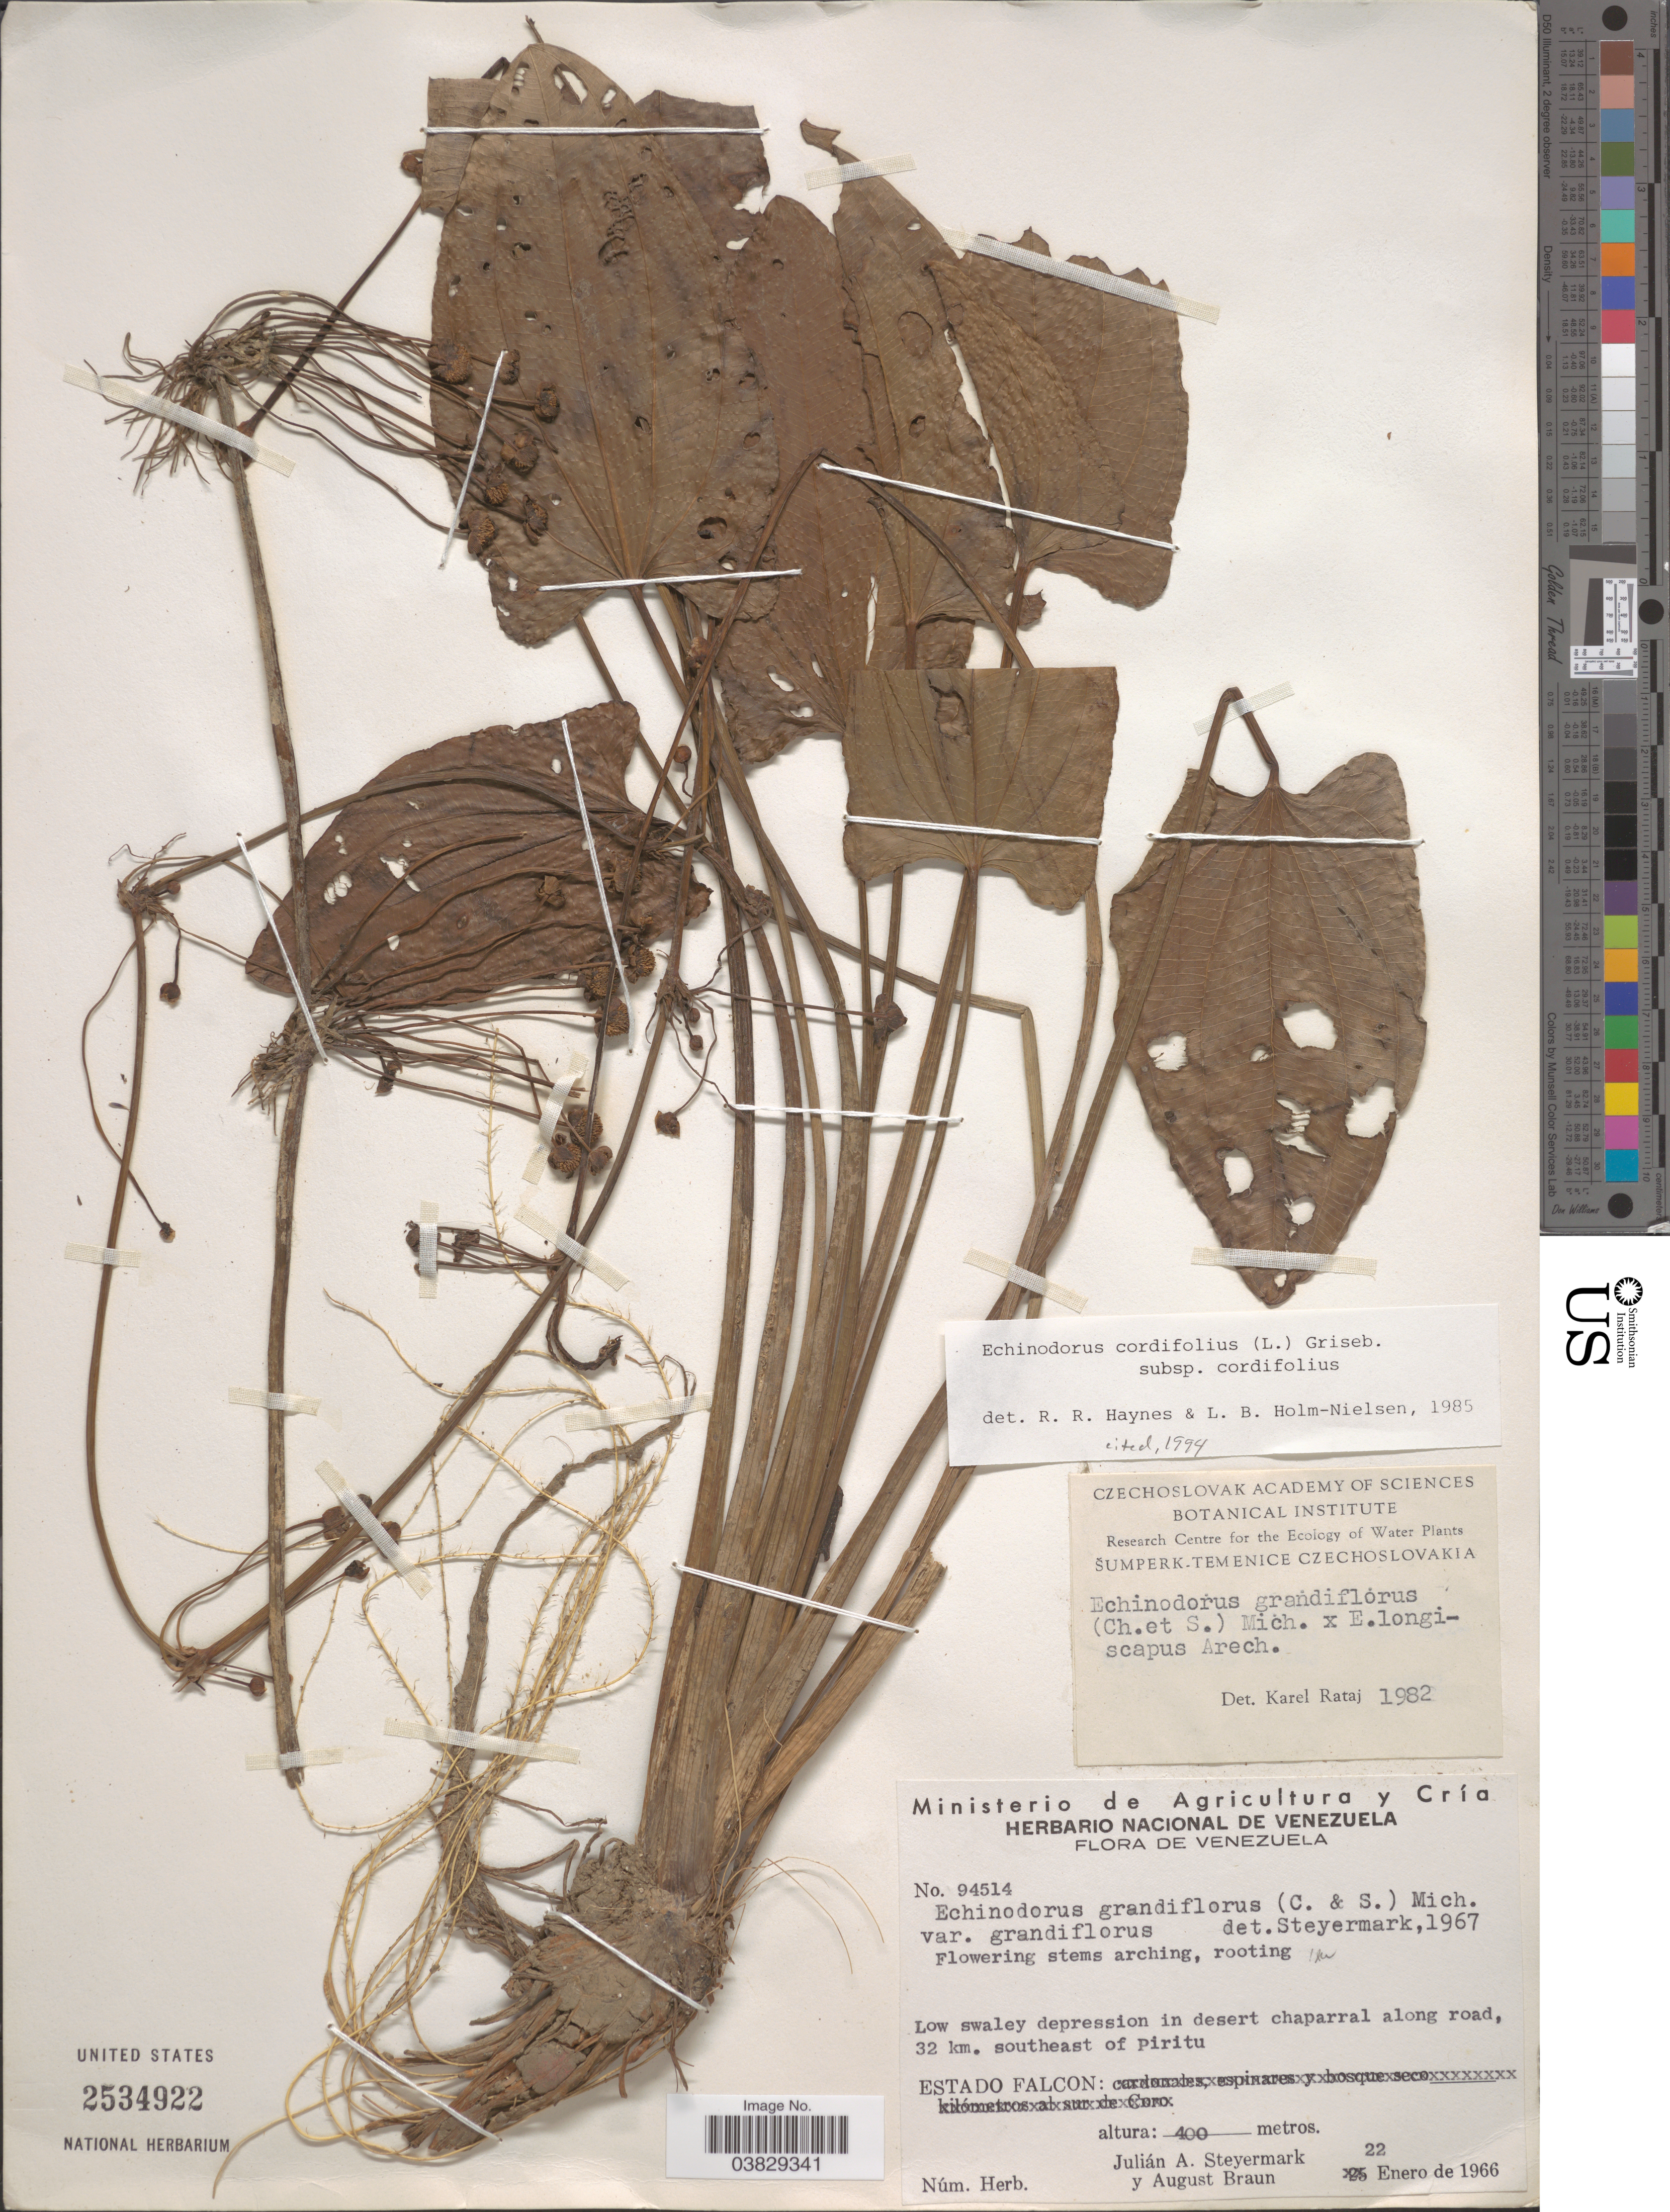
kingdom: Plantae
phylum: Tracheophyta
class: Liliopsida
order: Alismatales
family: Alismataceae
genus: Echinodorus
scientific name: Echinodorus cordifolius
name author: (L.) Griseb.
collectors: J. Steyermark & A. Braun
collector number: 94514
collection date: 1966-01-22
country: Venezuela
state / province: Falcon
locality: Low swaley depression in desert chaparral along road, 32 km. southeast of Piritu.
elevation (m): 400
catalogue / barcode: US 2534922